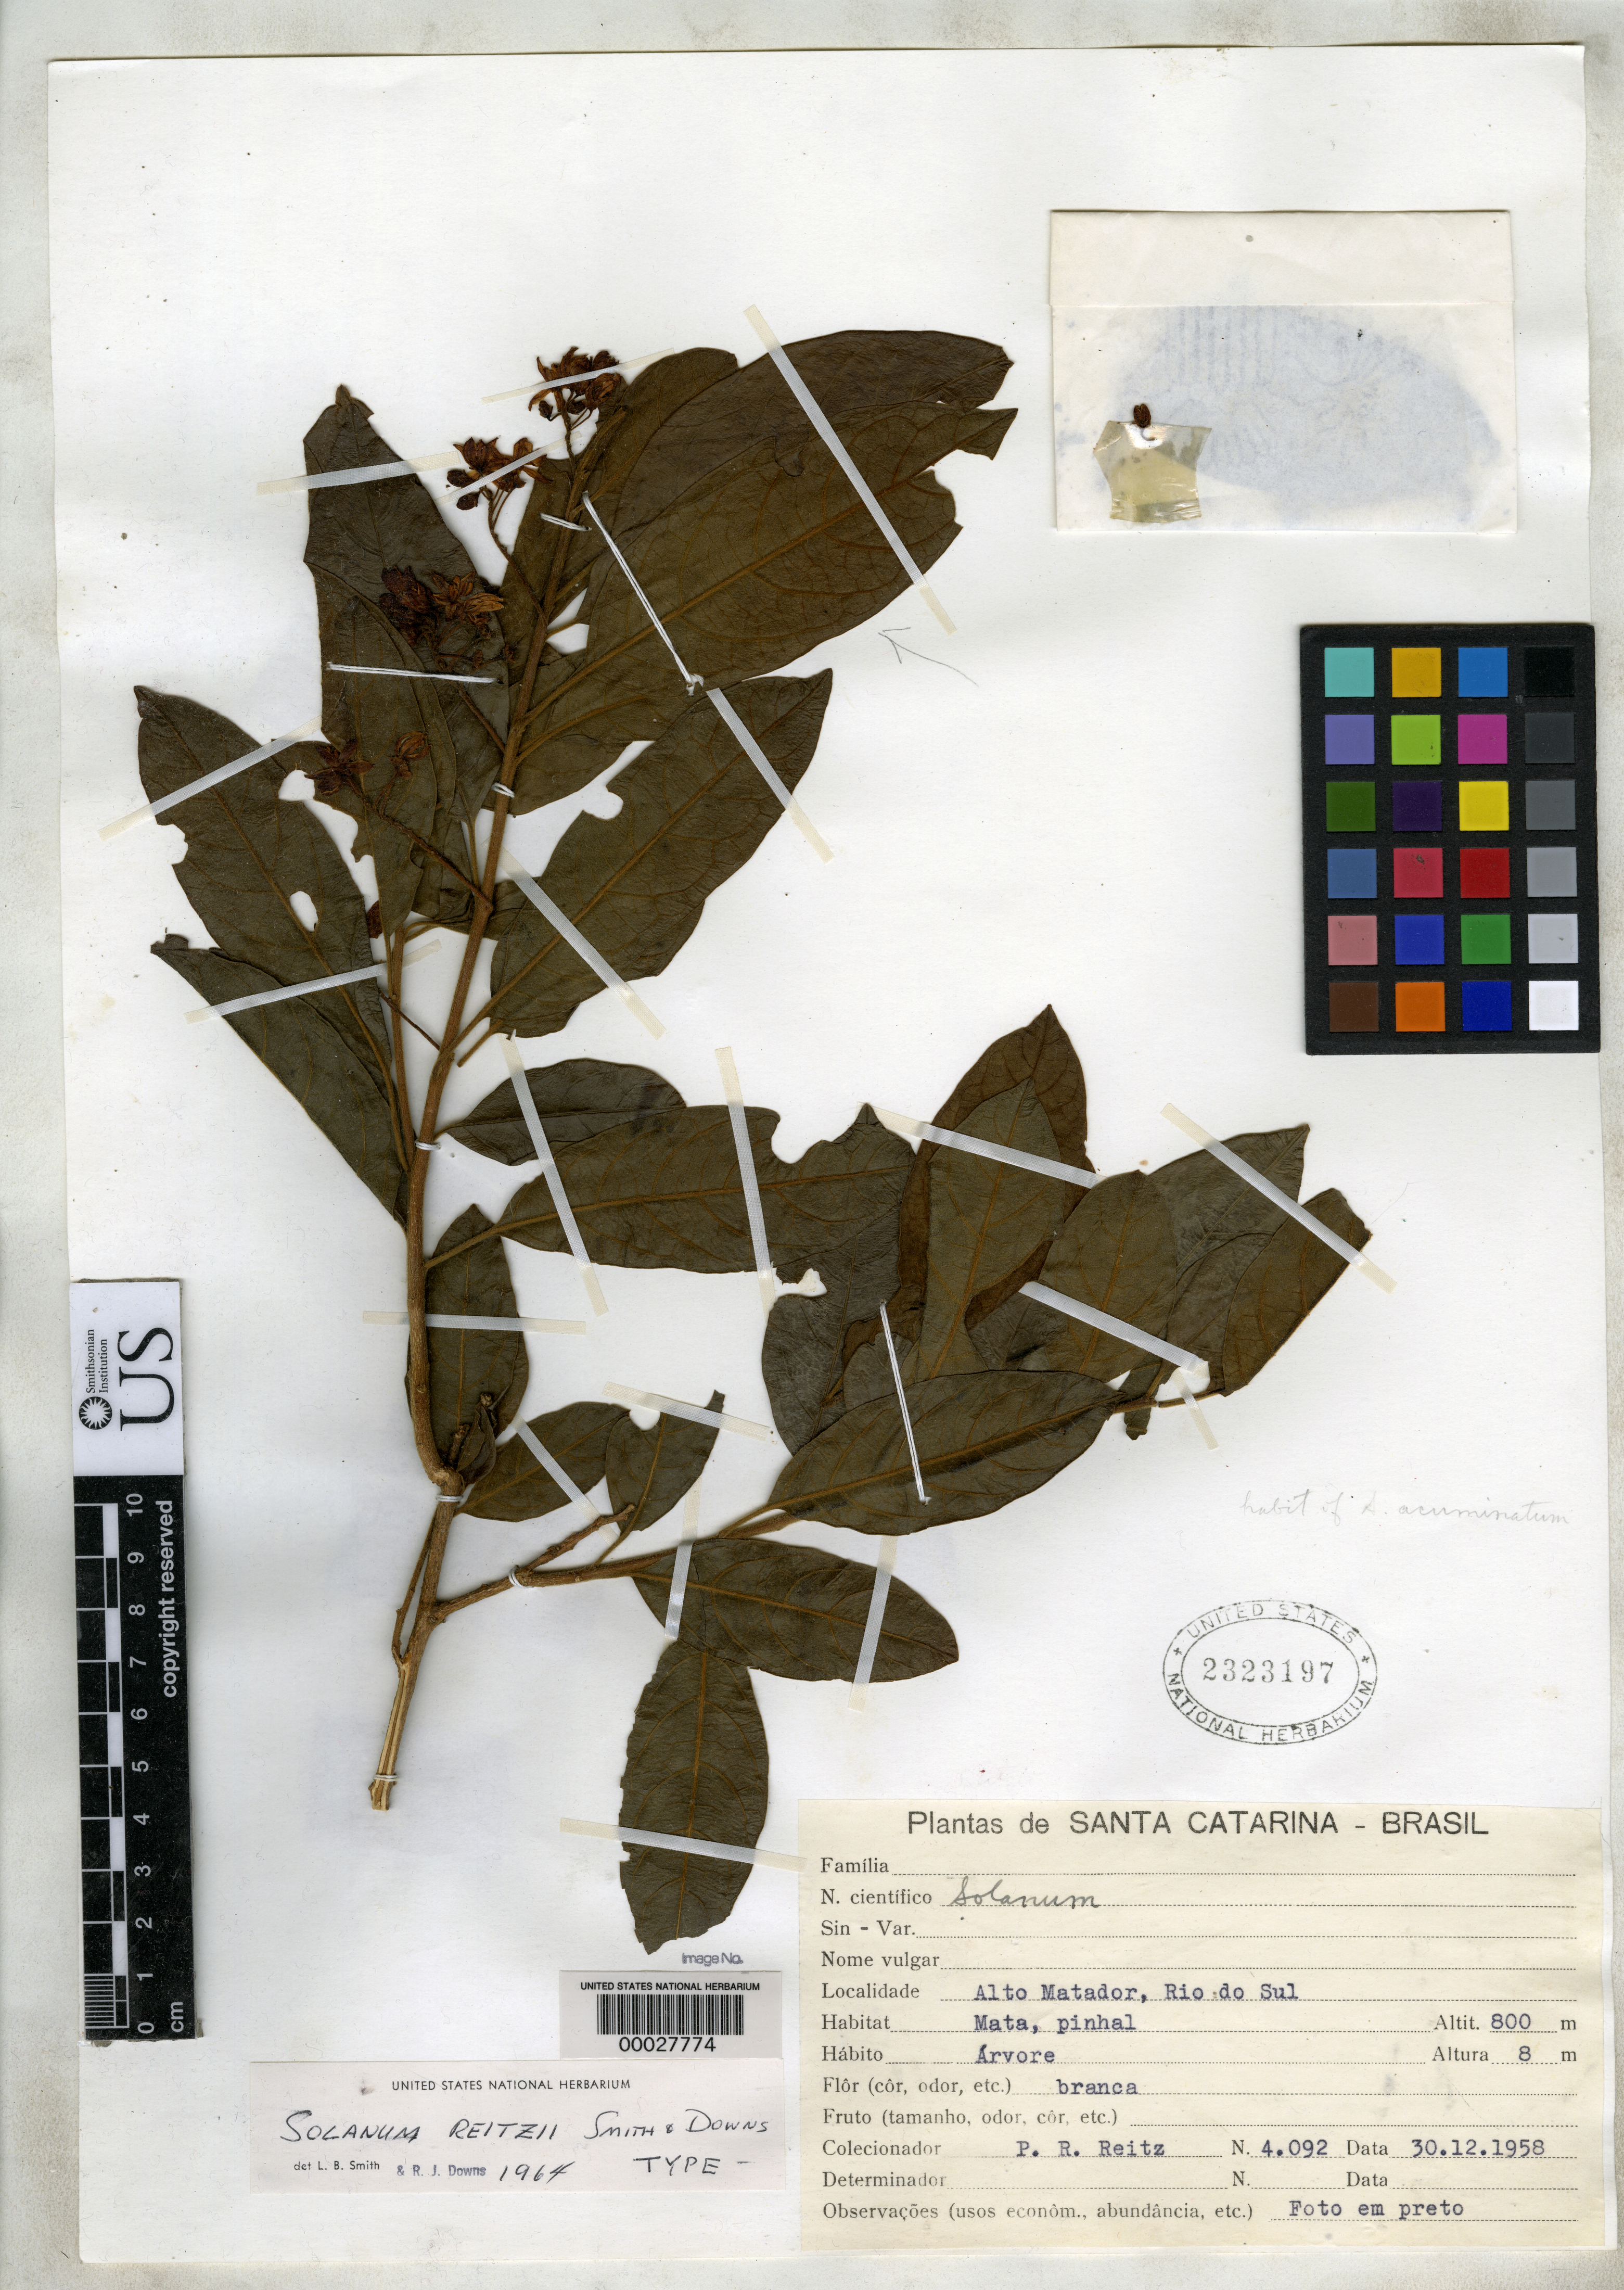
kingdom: Plantae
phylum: Tracheophyta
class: Magnoliopsida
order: Solanales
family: Solanaceae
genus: Solanum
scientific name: Solanum reitzii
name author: L.B. Sm. & Downs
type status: Holotype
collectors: R. Reitz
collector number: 4092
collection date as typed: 30 Dec 1958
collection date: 1958-12-30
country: Brazil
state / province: Santa Catarina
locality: Alto Matador, Rio do Sul.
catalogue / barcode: US 2323197